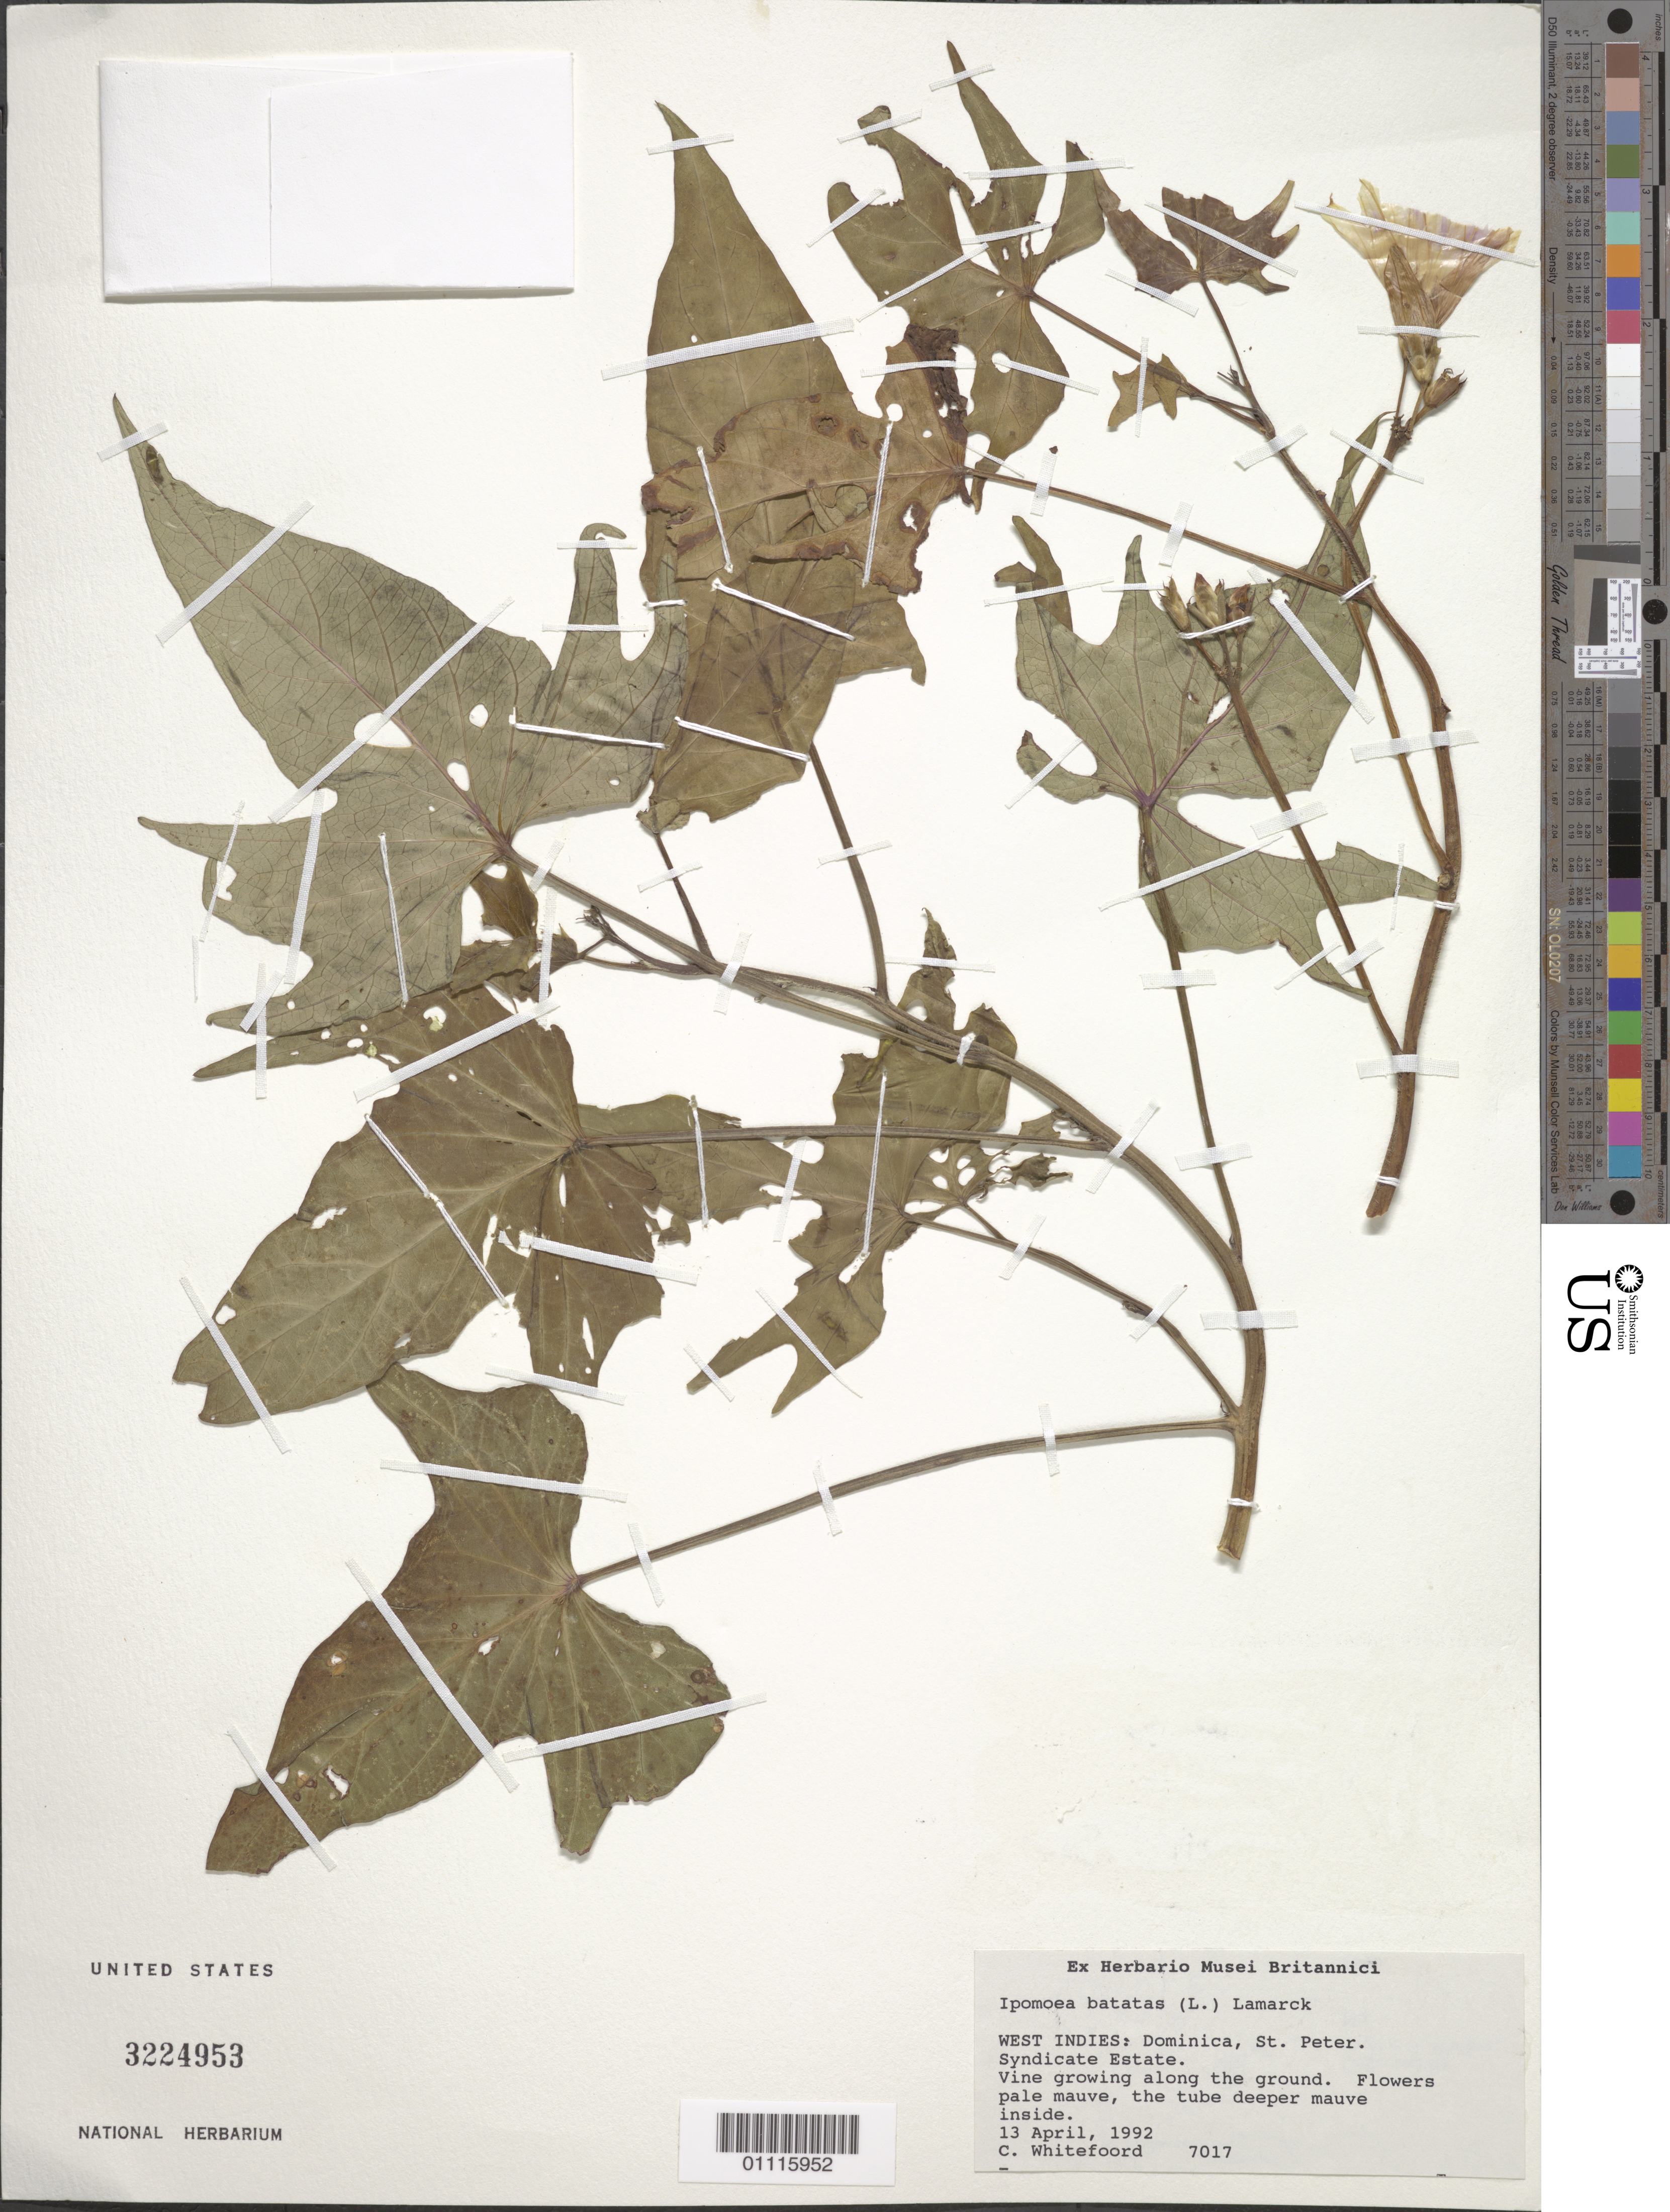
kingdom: Plantae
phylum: Tracheophyta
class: Magnoliopsida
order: Solanales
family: Convolvulaceae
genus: Ipomoea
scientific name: Ipomoea batatas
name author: (L.) Lam.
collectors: C. Whitefoord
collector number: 7017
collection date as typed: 13 Apr 1992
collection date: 1992-04-13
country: Dominica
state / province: St. Peter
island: Dominica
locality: Syndicate Estate.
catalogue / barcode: US 3224953